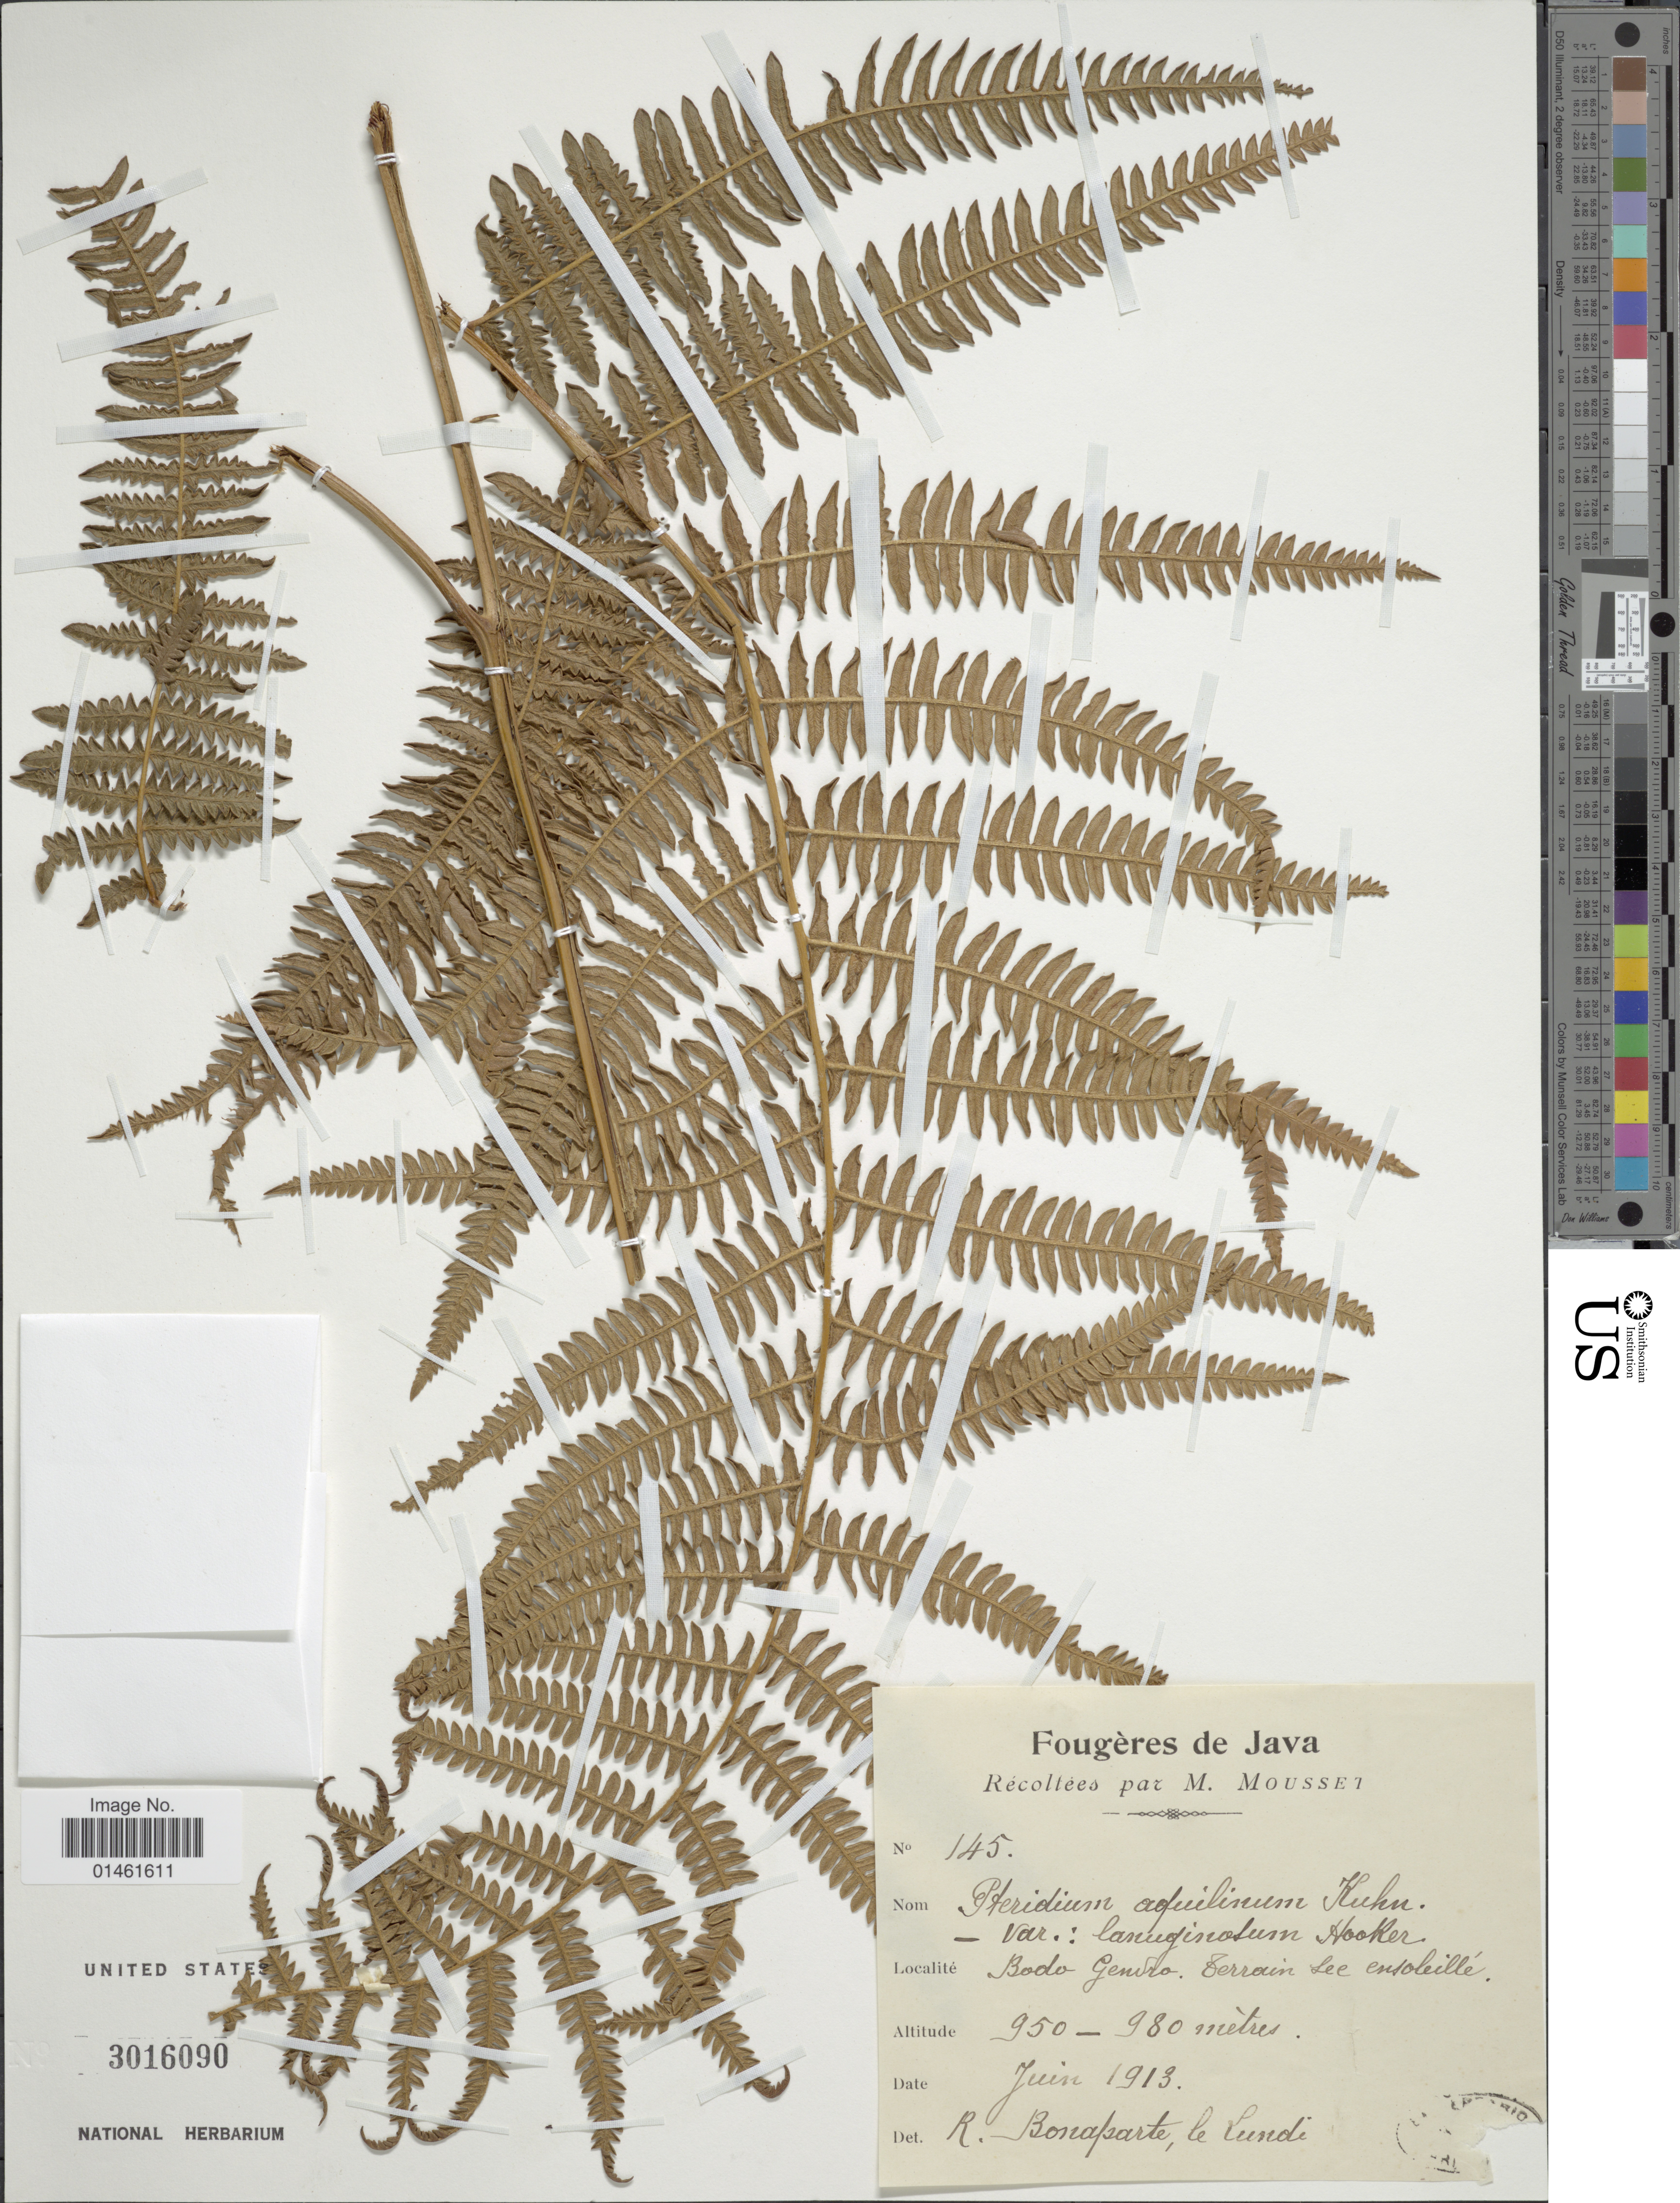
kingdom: Plantae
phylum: Tracheophyta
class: Polypodiopsida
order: Polypodiales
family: Dennstaedtiaceae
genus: Pteridium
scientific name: Pteridium aquilinum var. wightianum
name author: (J. Agardh) R.M. Tryon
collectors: M. Mousset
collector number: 145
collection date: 1913-06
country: Indonesia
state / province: Java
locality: Bodo Gendro Terrain See Snsoleille [interpreted]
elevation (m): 950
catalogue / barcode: US 3016090